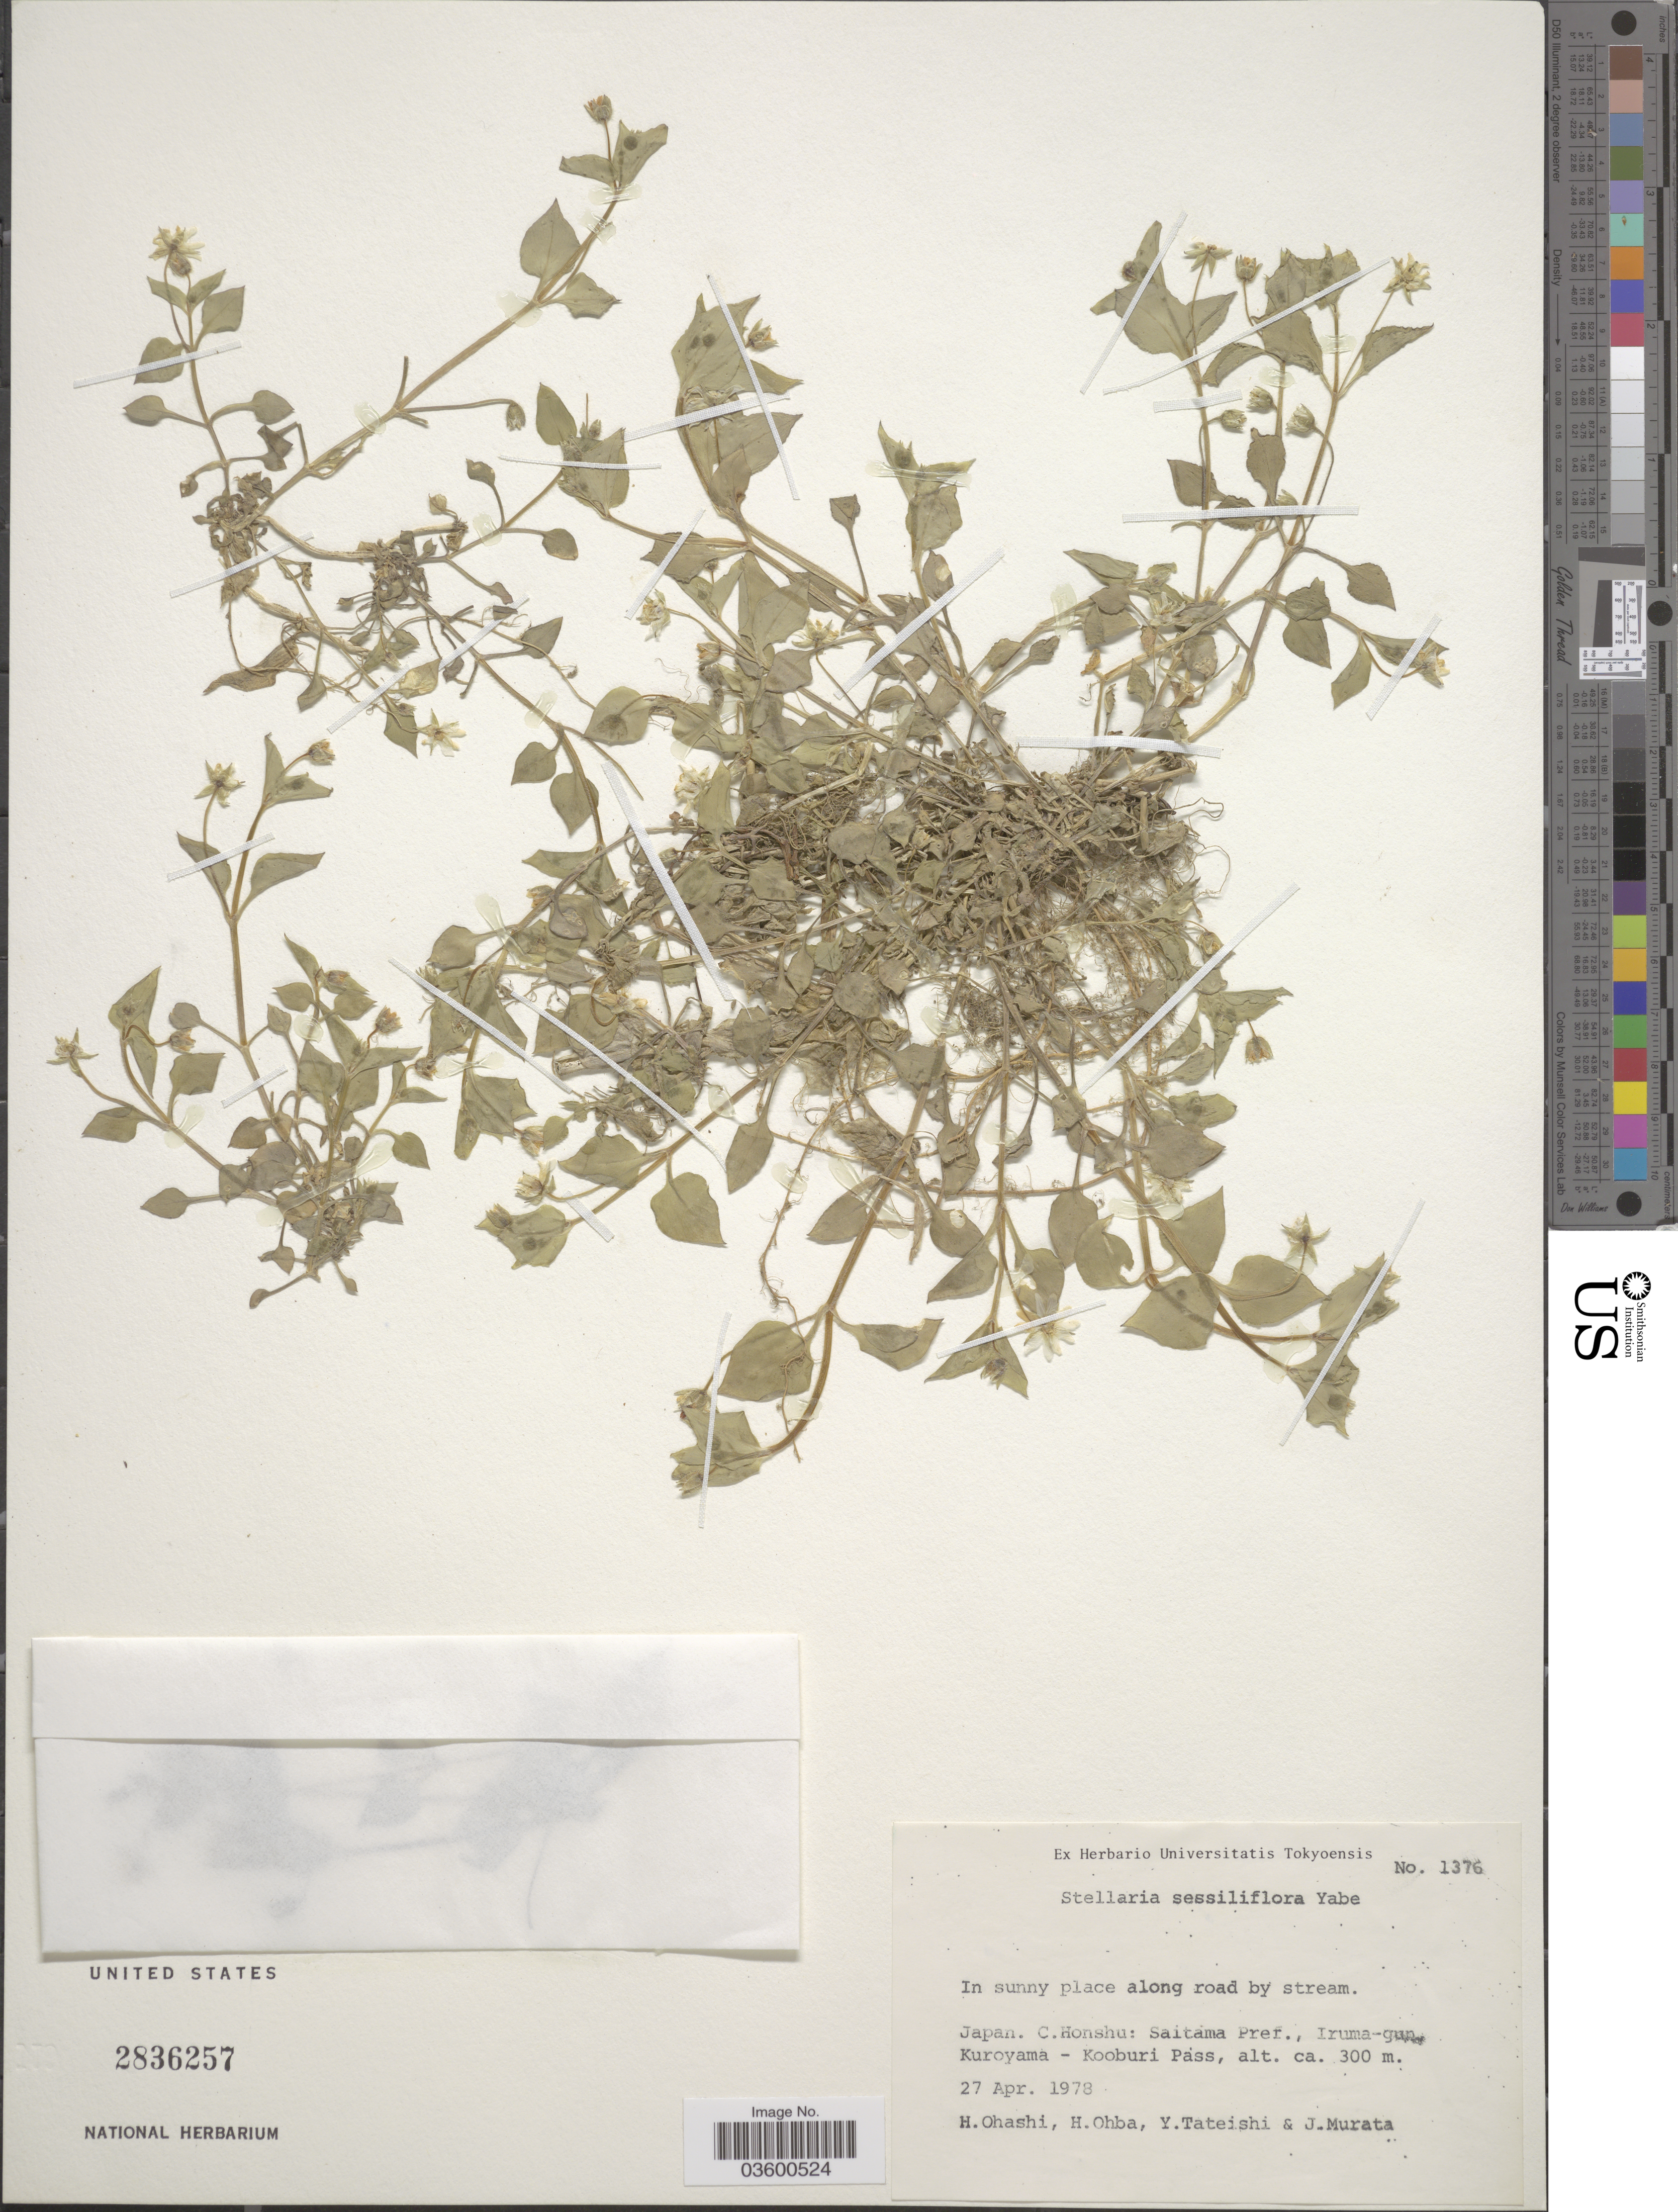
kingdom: Plantae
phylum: Tracheophyta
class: Magnoliopsida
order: Caryophyllales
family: Caryophyllaceae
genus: Stellaria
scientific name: Stellaria sessiliflora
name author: Y. Yabe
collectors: H. Ohashi, H. Ohba, Y. Tateishi & J. Murata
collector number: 1376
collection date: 1978-04-27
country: Japan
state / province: Saitama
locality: C. Honshu: Saitama Pref., Iruma-gun, Kuroyama - Kooburi Pass.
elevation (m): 300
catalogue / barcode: US 2836257